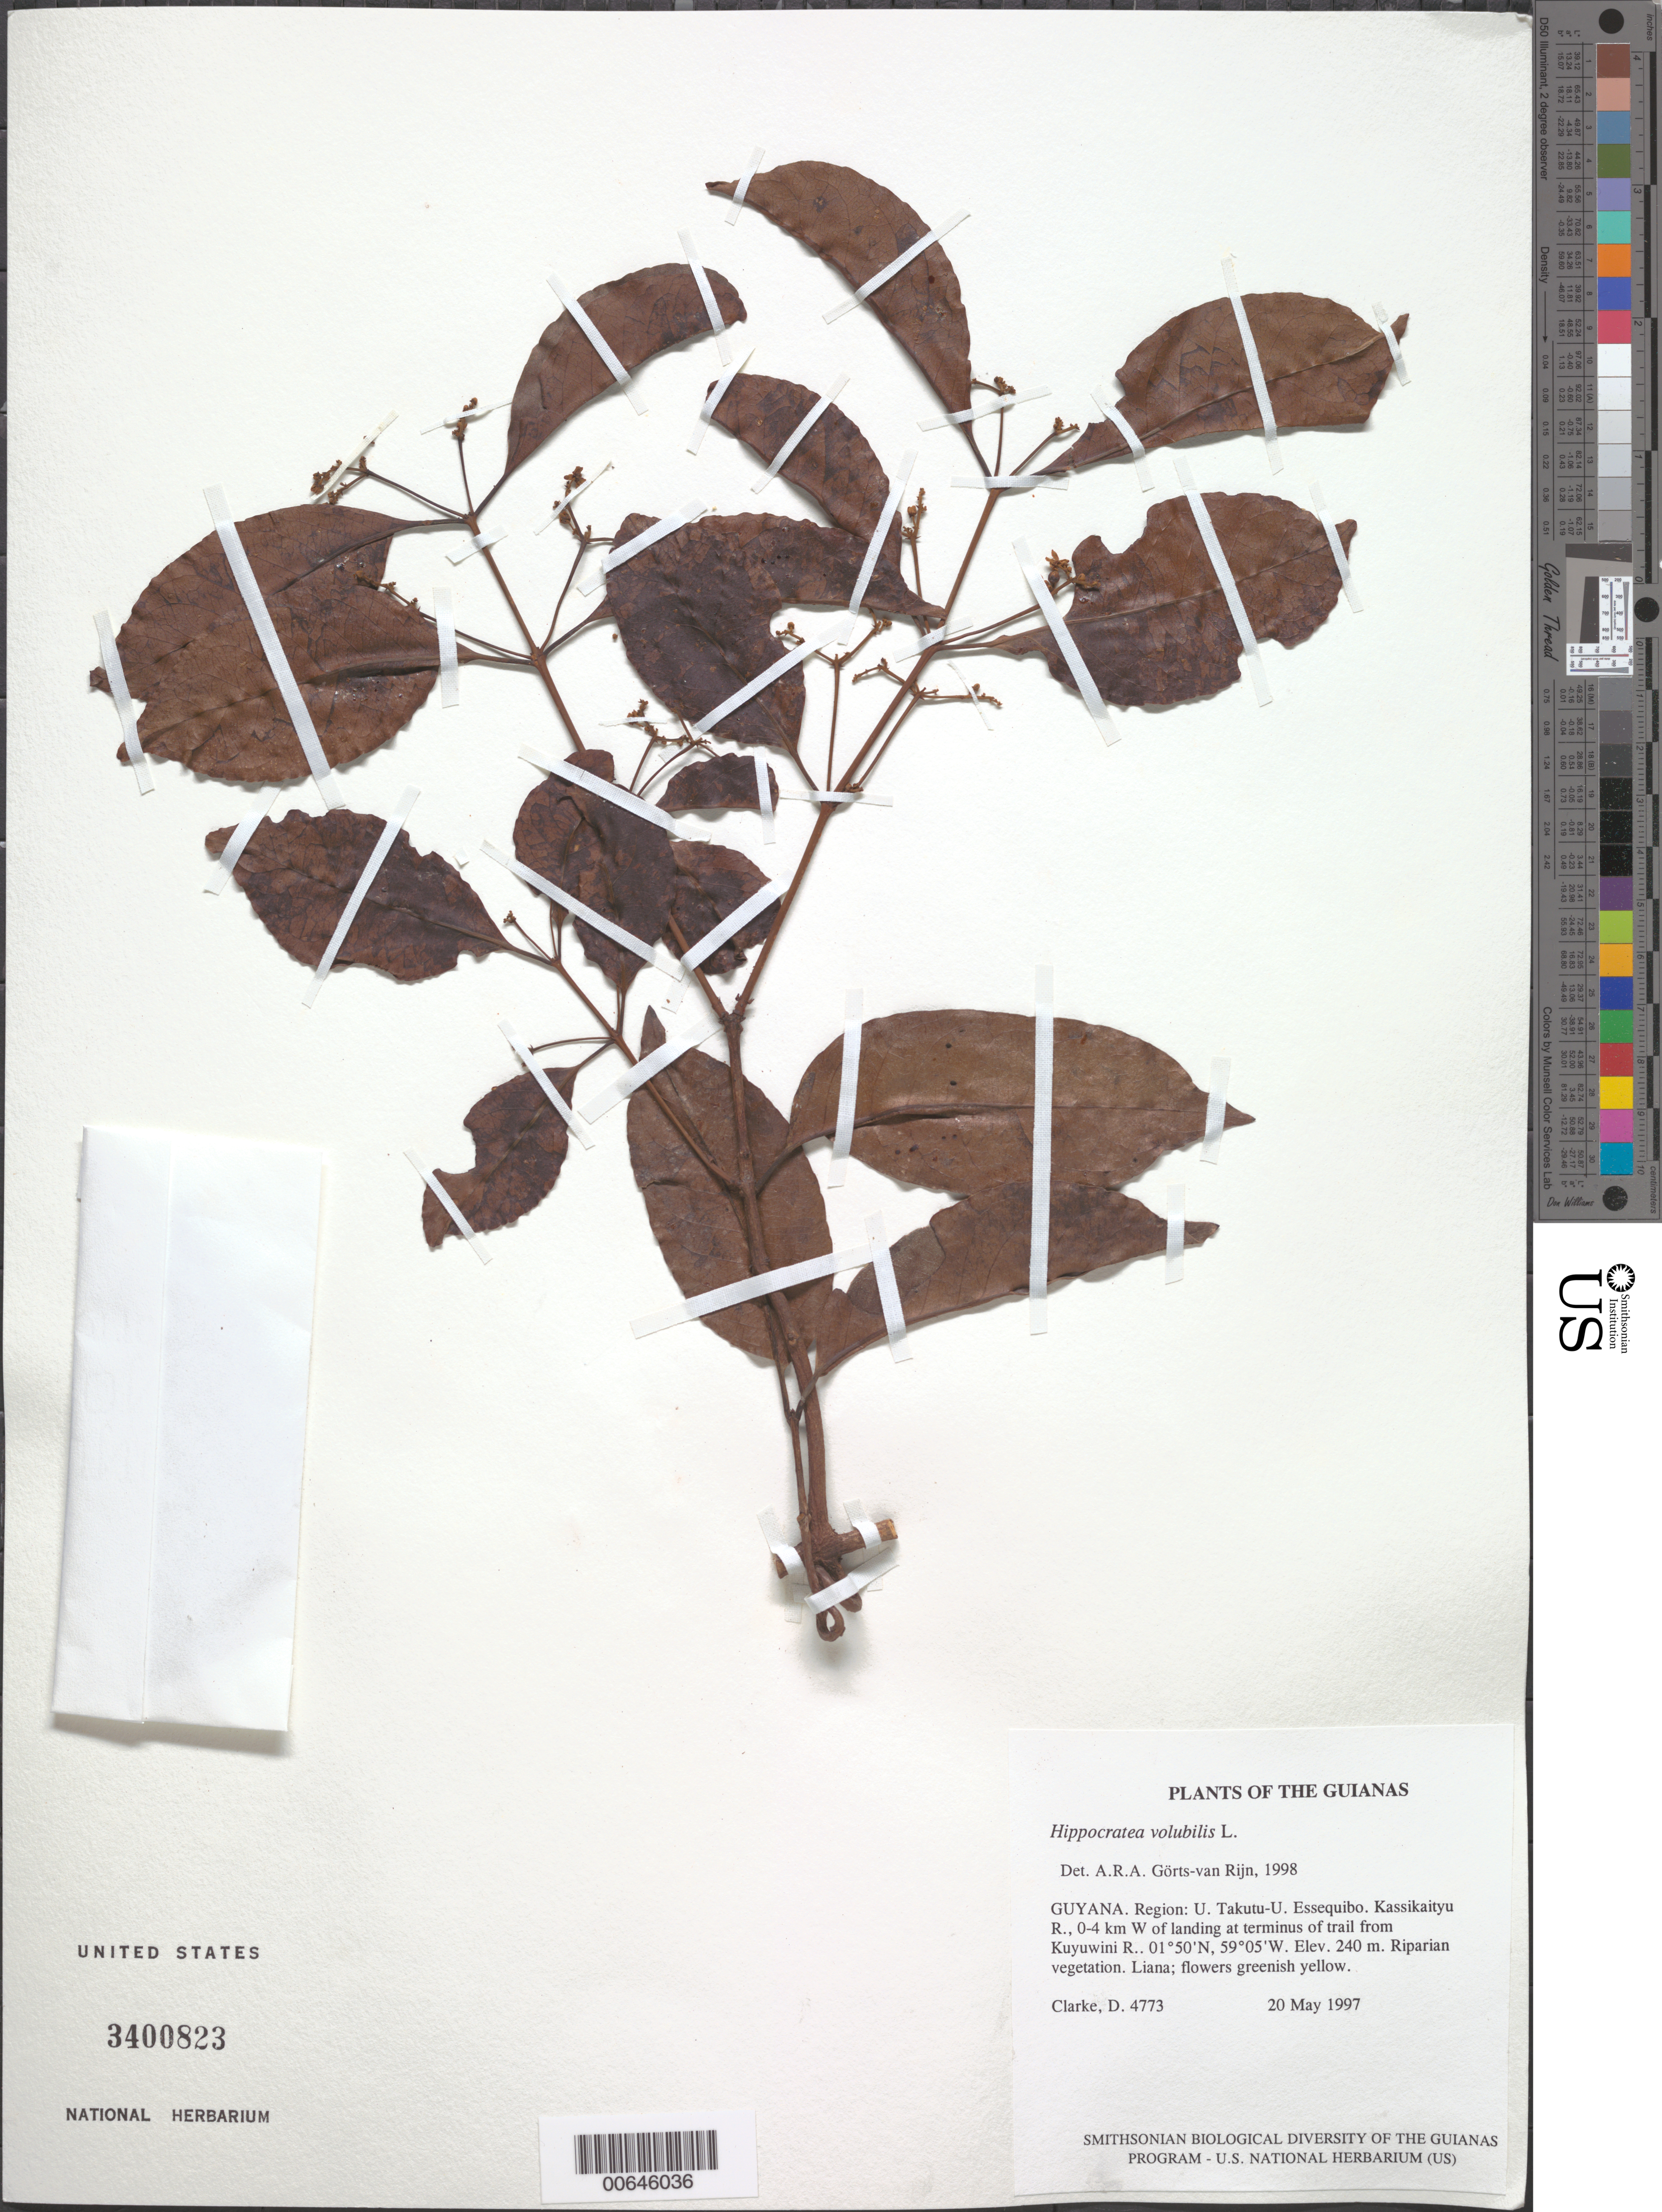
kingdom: Plantae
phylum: Tracheophyta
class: Magnoliopsida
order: Celastrales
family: Celastraceae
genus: Hippocratea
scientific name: Hippocratea volubilis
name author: L.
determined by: Görts-van Rijn, A. R. A.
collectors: H. D. Clarke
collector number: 4773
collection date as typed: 20 May 1997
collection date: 1997-05-20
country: Guyana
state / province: U. Takutu-U. Essequibo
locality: Kassikaityu R., 0-4 km W of landing at terminus of trail from Kuyuwini R.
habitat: Riparian vegetation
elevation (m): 240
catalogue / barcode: US 3400823